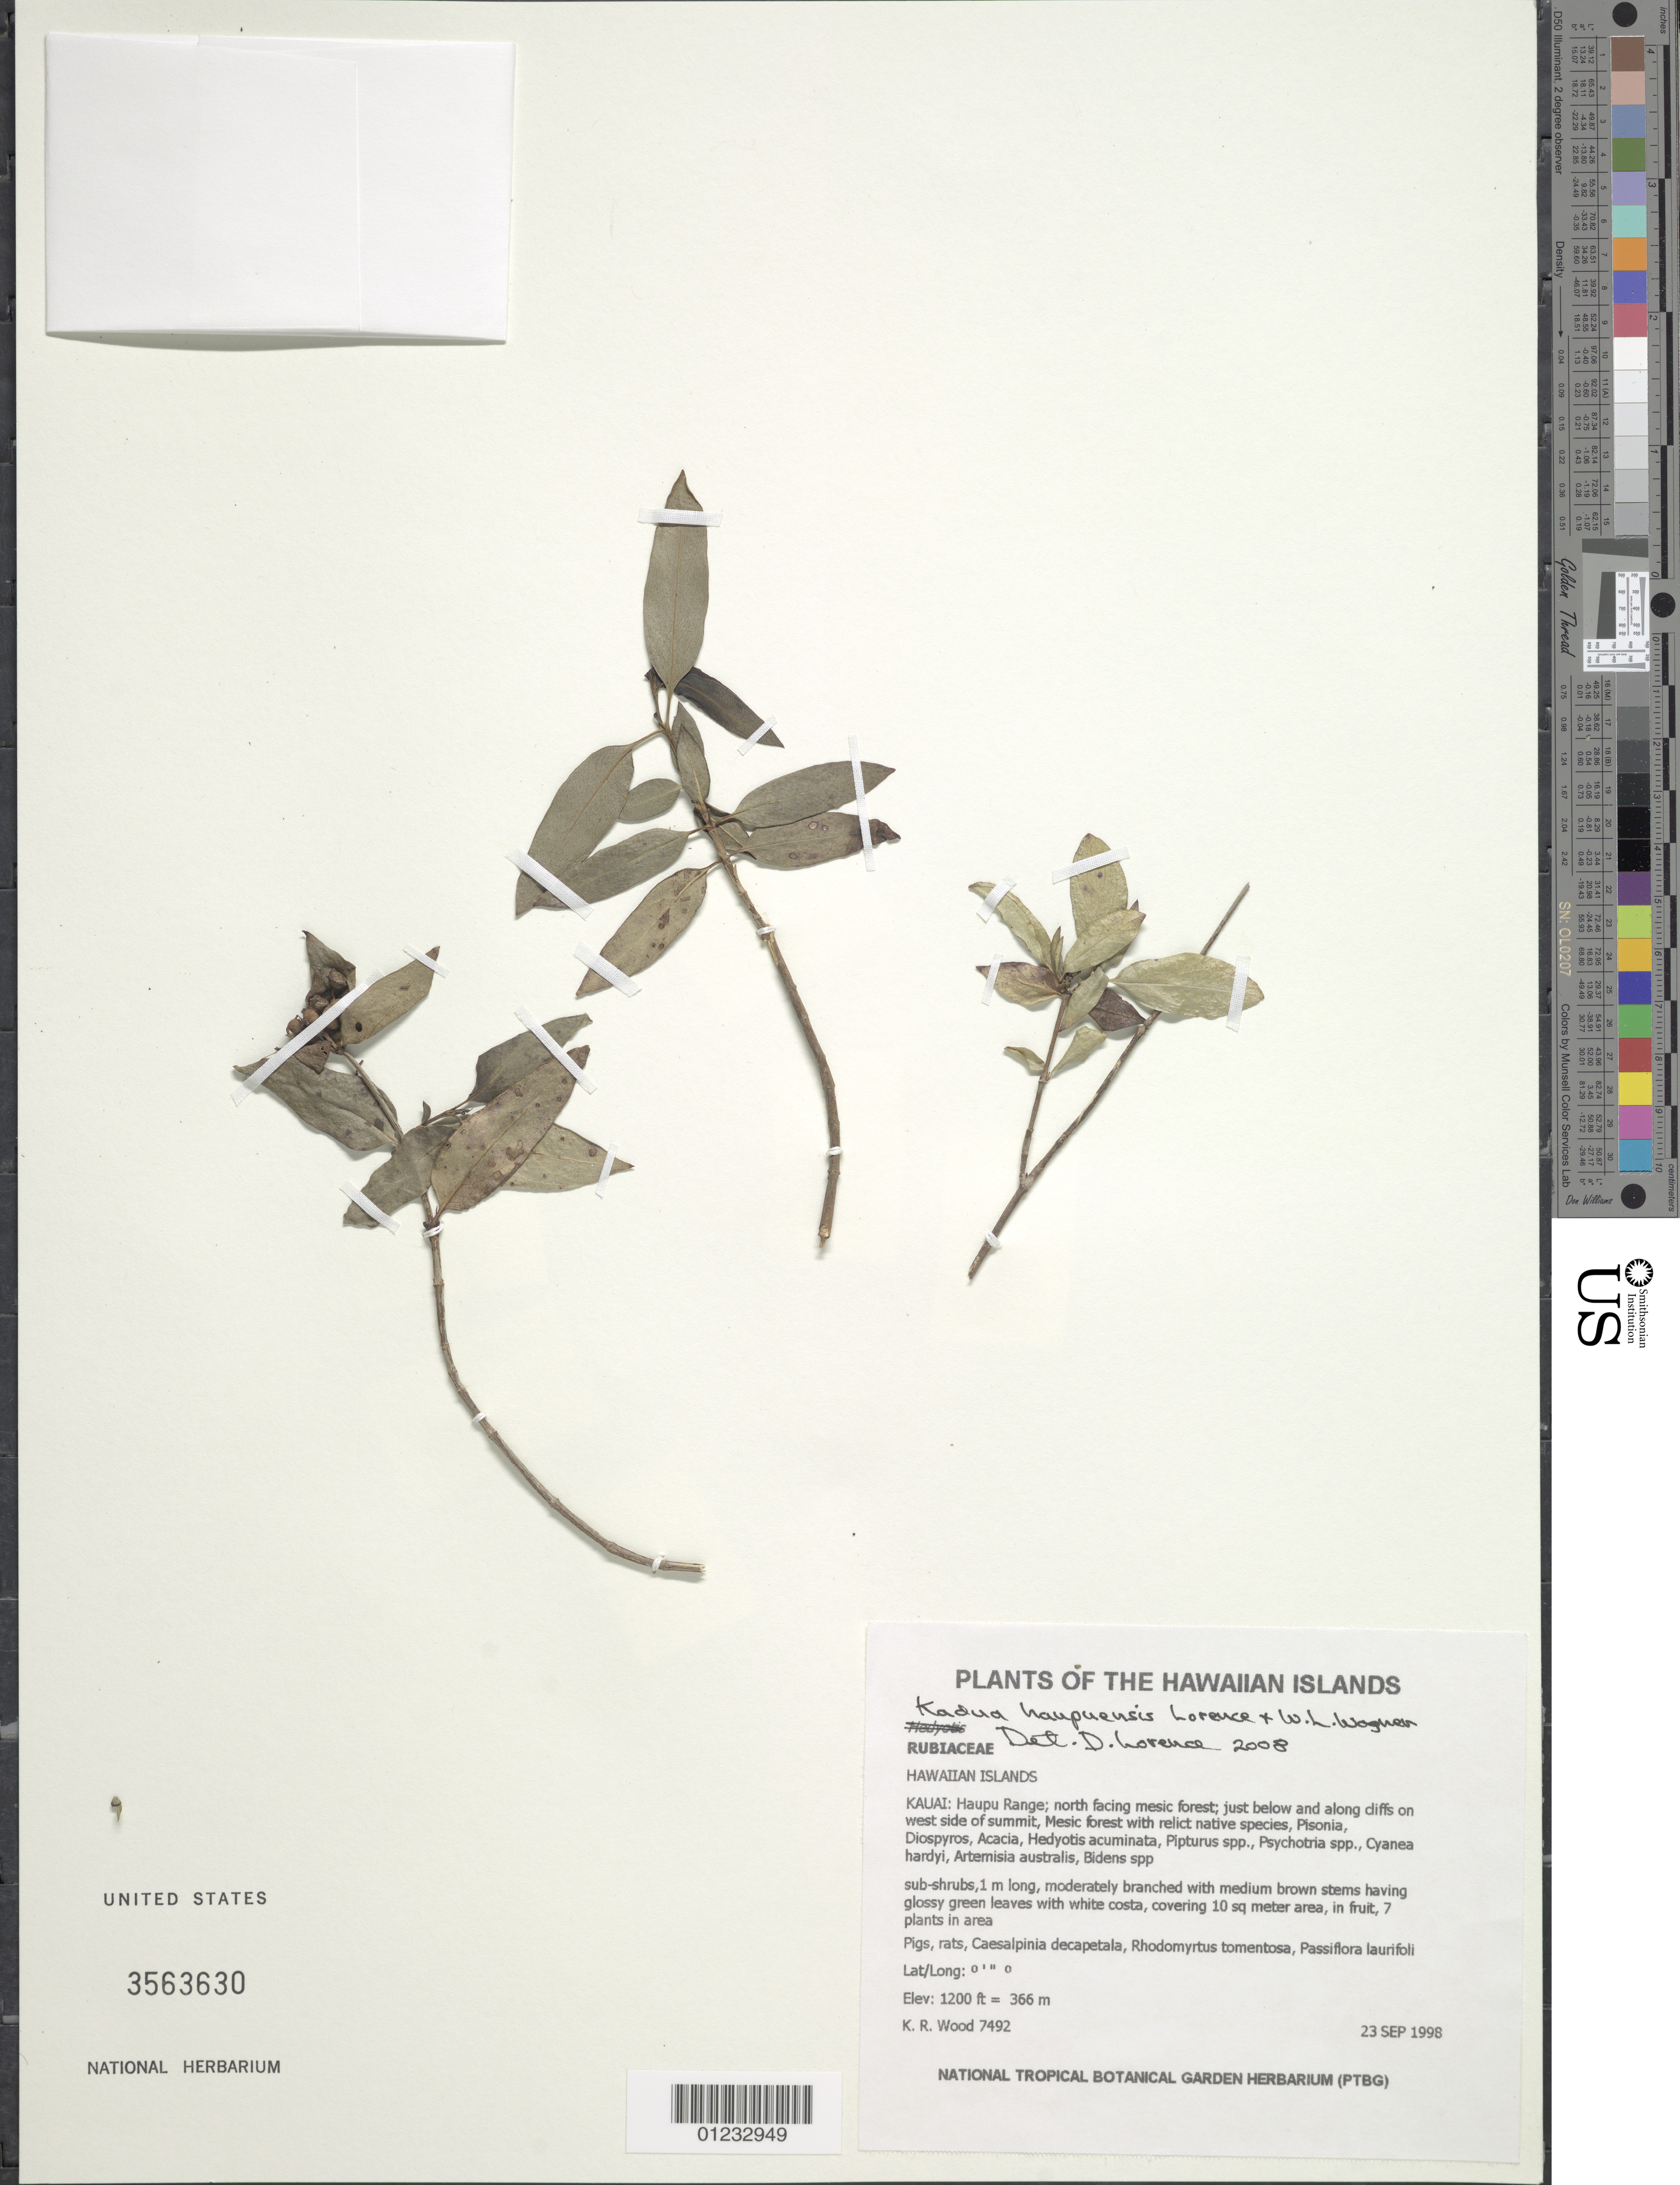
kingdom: Plantae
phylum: Tracheophyta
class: Magnoliopsida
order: Gentianales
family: Rubiaceae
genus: Kadua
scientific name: Kadua haupuensis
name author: Lorence & W.L. Wagner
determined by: Lorence, David H., (PTBG), National Tropical Botanical Garden (UNITED STATES)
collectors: K. R. Wood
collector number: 7492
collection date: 1998-09-23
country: United States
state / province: Hawaii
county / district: Kaui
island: Kaua'i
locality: Haupu Range, just below and along cliffs on west side of summit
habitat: Mesic forest with relict native species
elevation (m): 366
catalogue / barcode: US 3563630